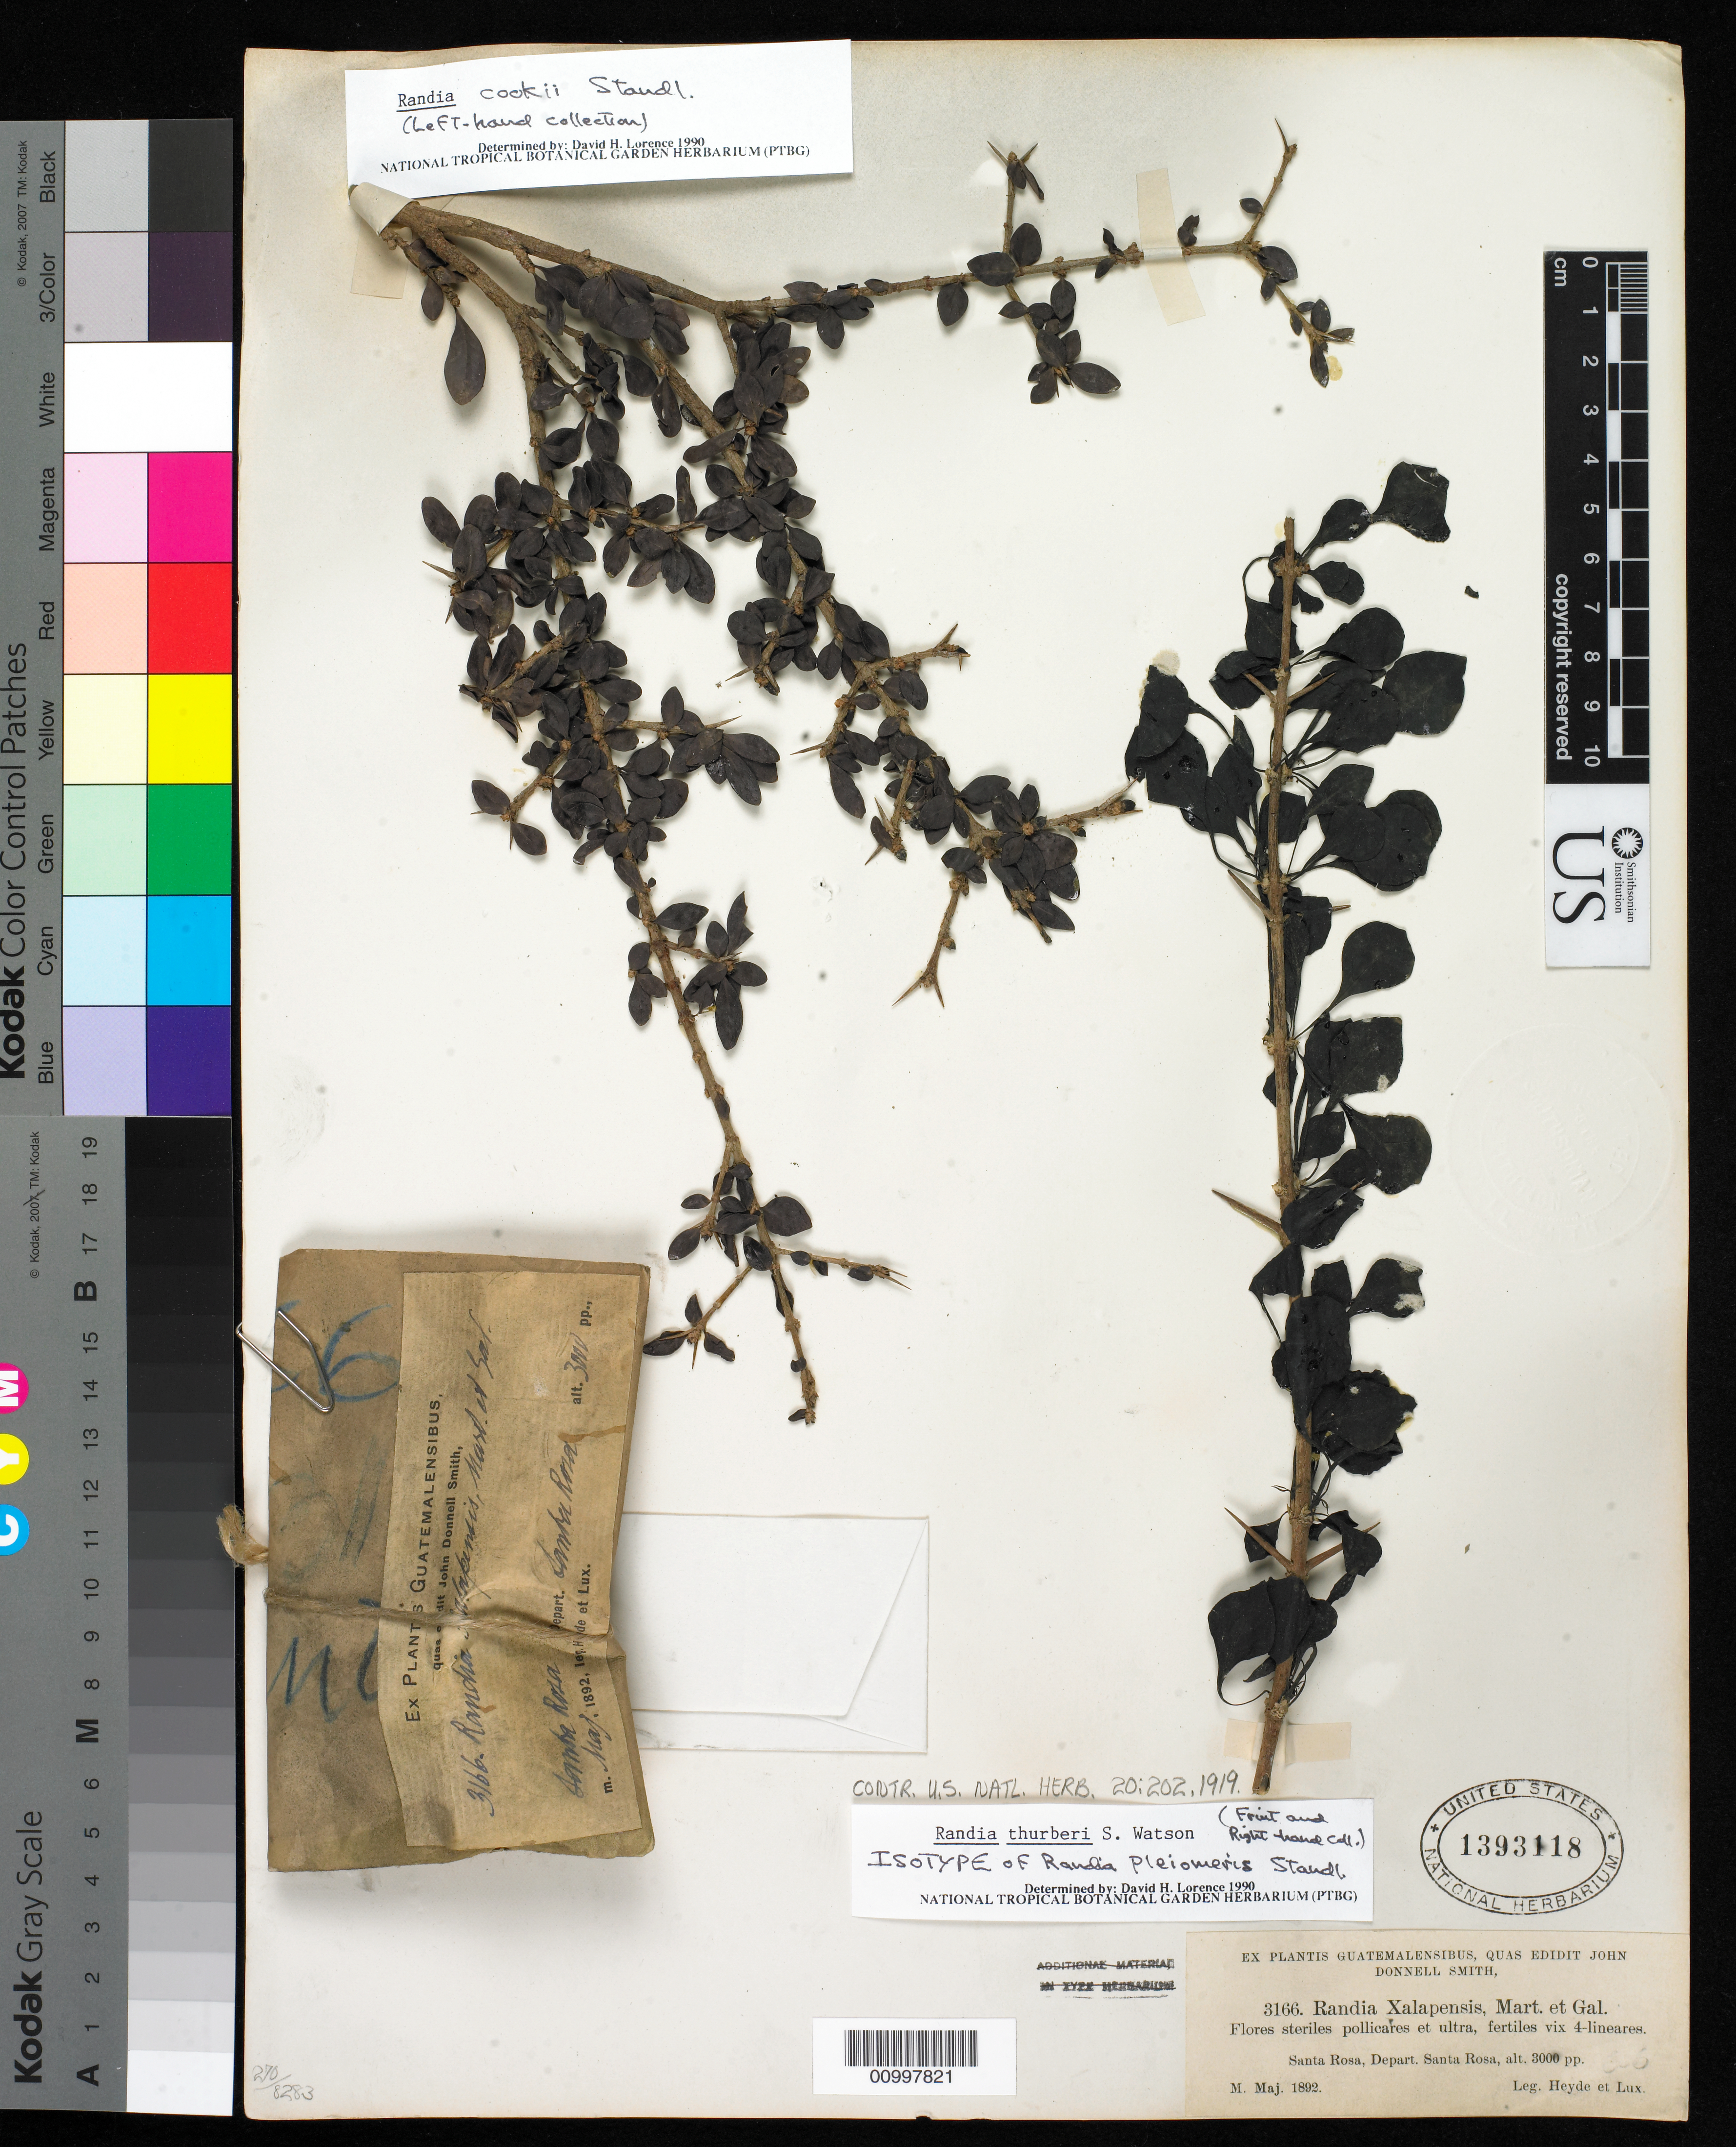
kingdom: Plantae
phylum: Tracheophyta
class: Magnoliopsida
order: Gentianales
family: Rubiaceae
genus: Randia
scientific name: Randia pleiomeris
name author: Standl.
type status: Isotype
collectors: E. T. Heyde & E. Lux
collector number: J.D.S. 3166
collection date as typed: May 1892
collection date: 1892-05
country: Guatemala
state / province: Santa Rosa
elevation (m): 900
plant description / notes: Specimen ex John Donnell Smith herbarium.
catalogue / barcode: US 1393118